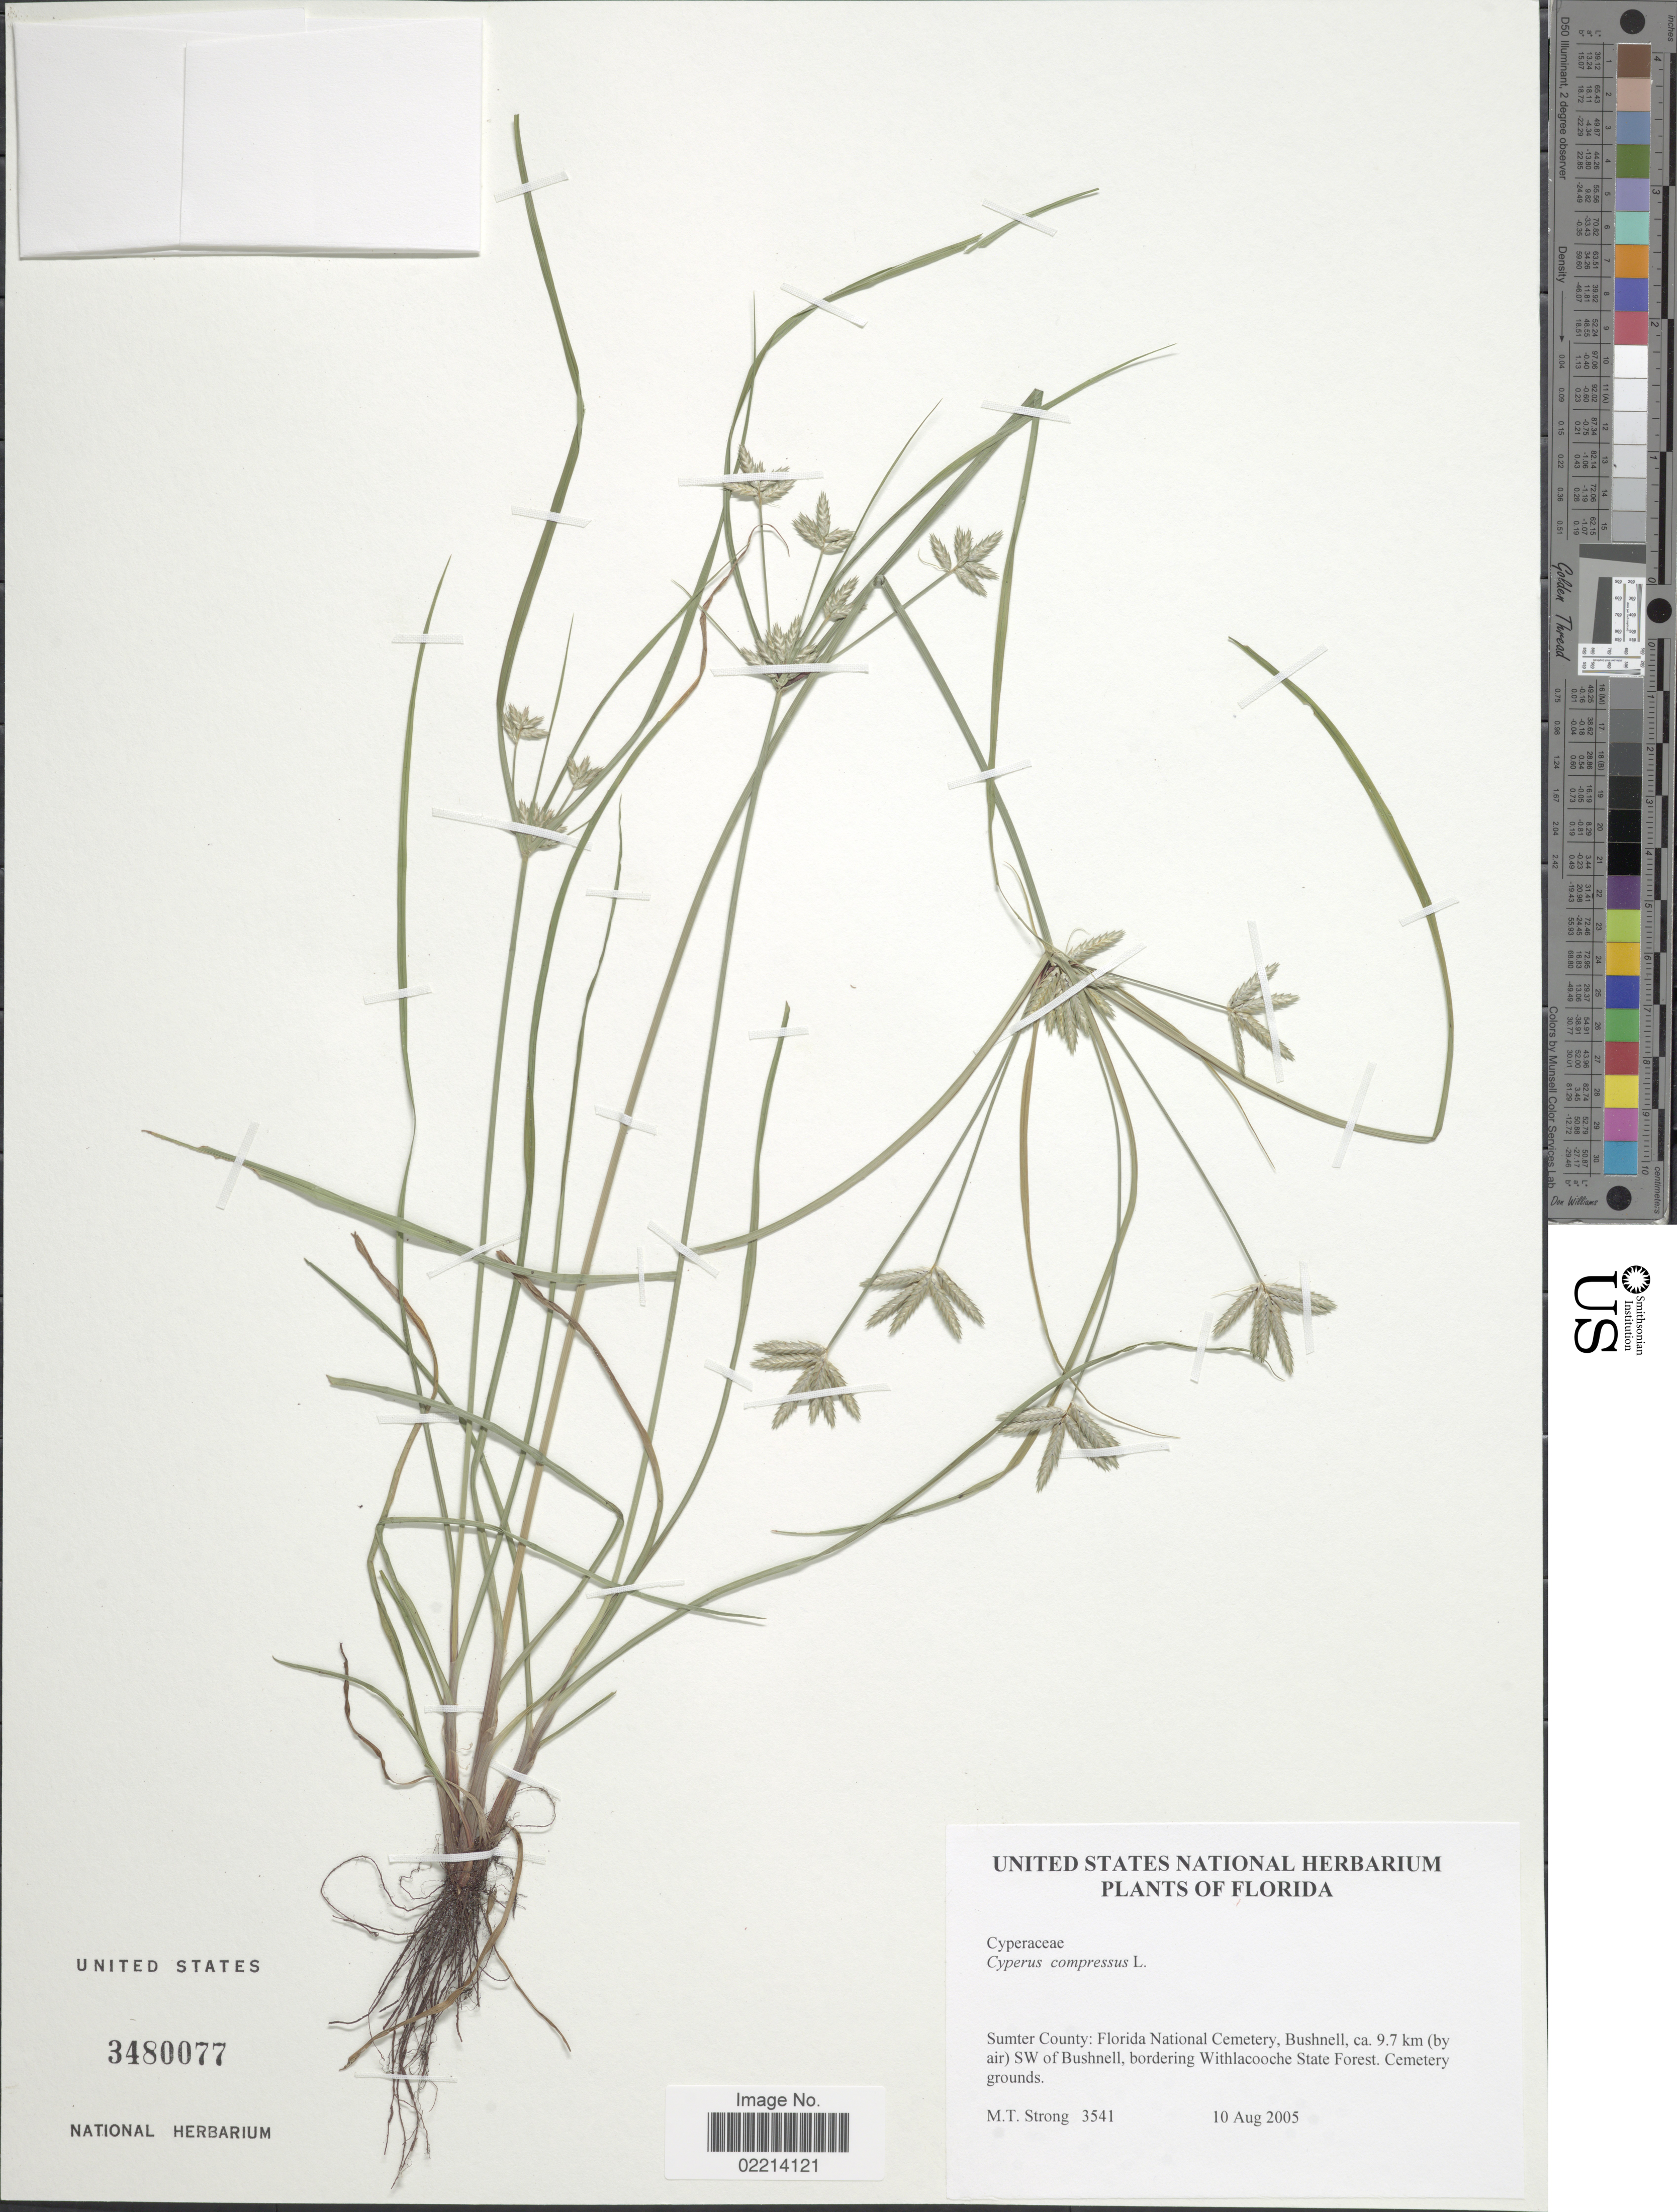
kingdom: Plantae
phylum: Tracheophyta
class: Liliopsida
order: Poales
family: Cyperaceae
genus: Cyperus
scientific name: Cyperus compressus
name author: L.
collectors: M. T. Strong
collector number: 3541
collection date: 2005-08-10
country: United States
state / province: Florida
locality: Sumter County: Florida National Cemetery, Bushnell, ca. 9.7 km (by air) SW of Busuhnell, bordering Withlacooche State Forest, Cemetery grounds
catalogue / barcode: US 3480077